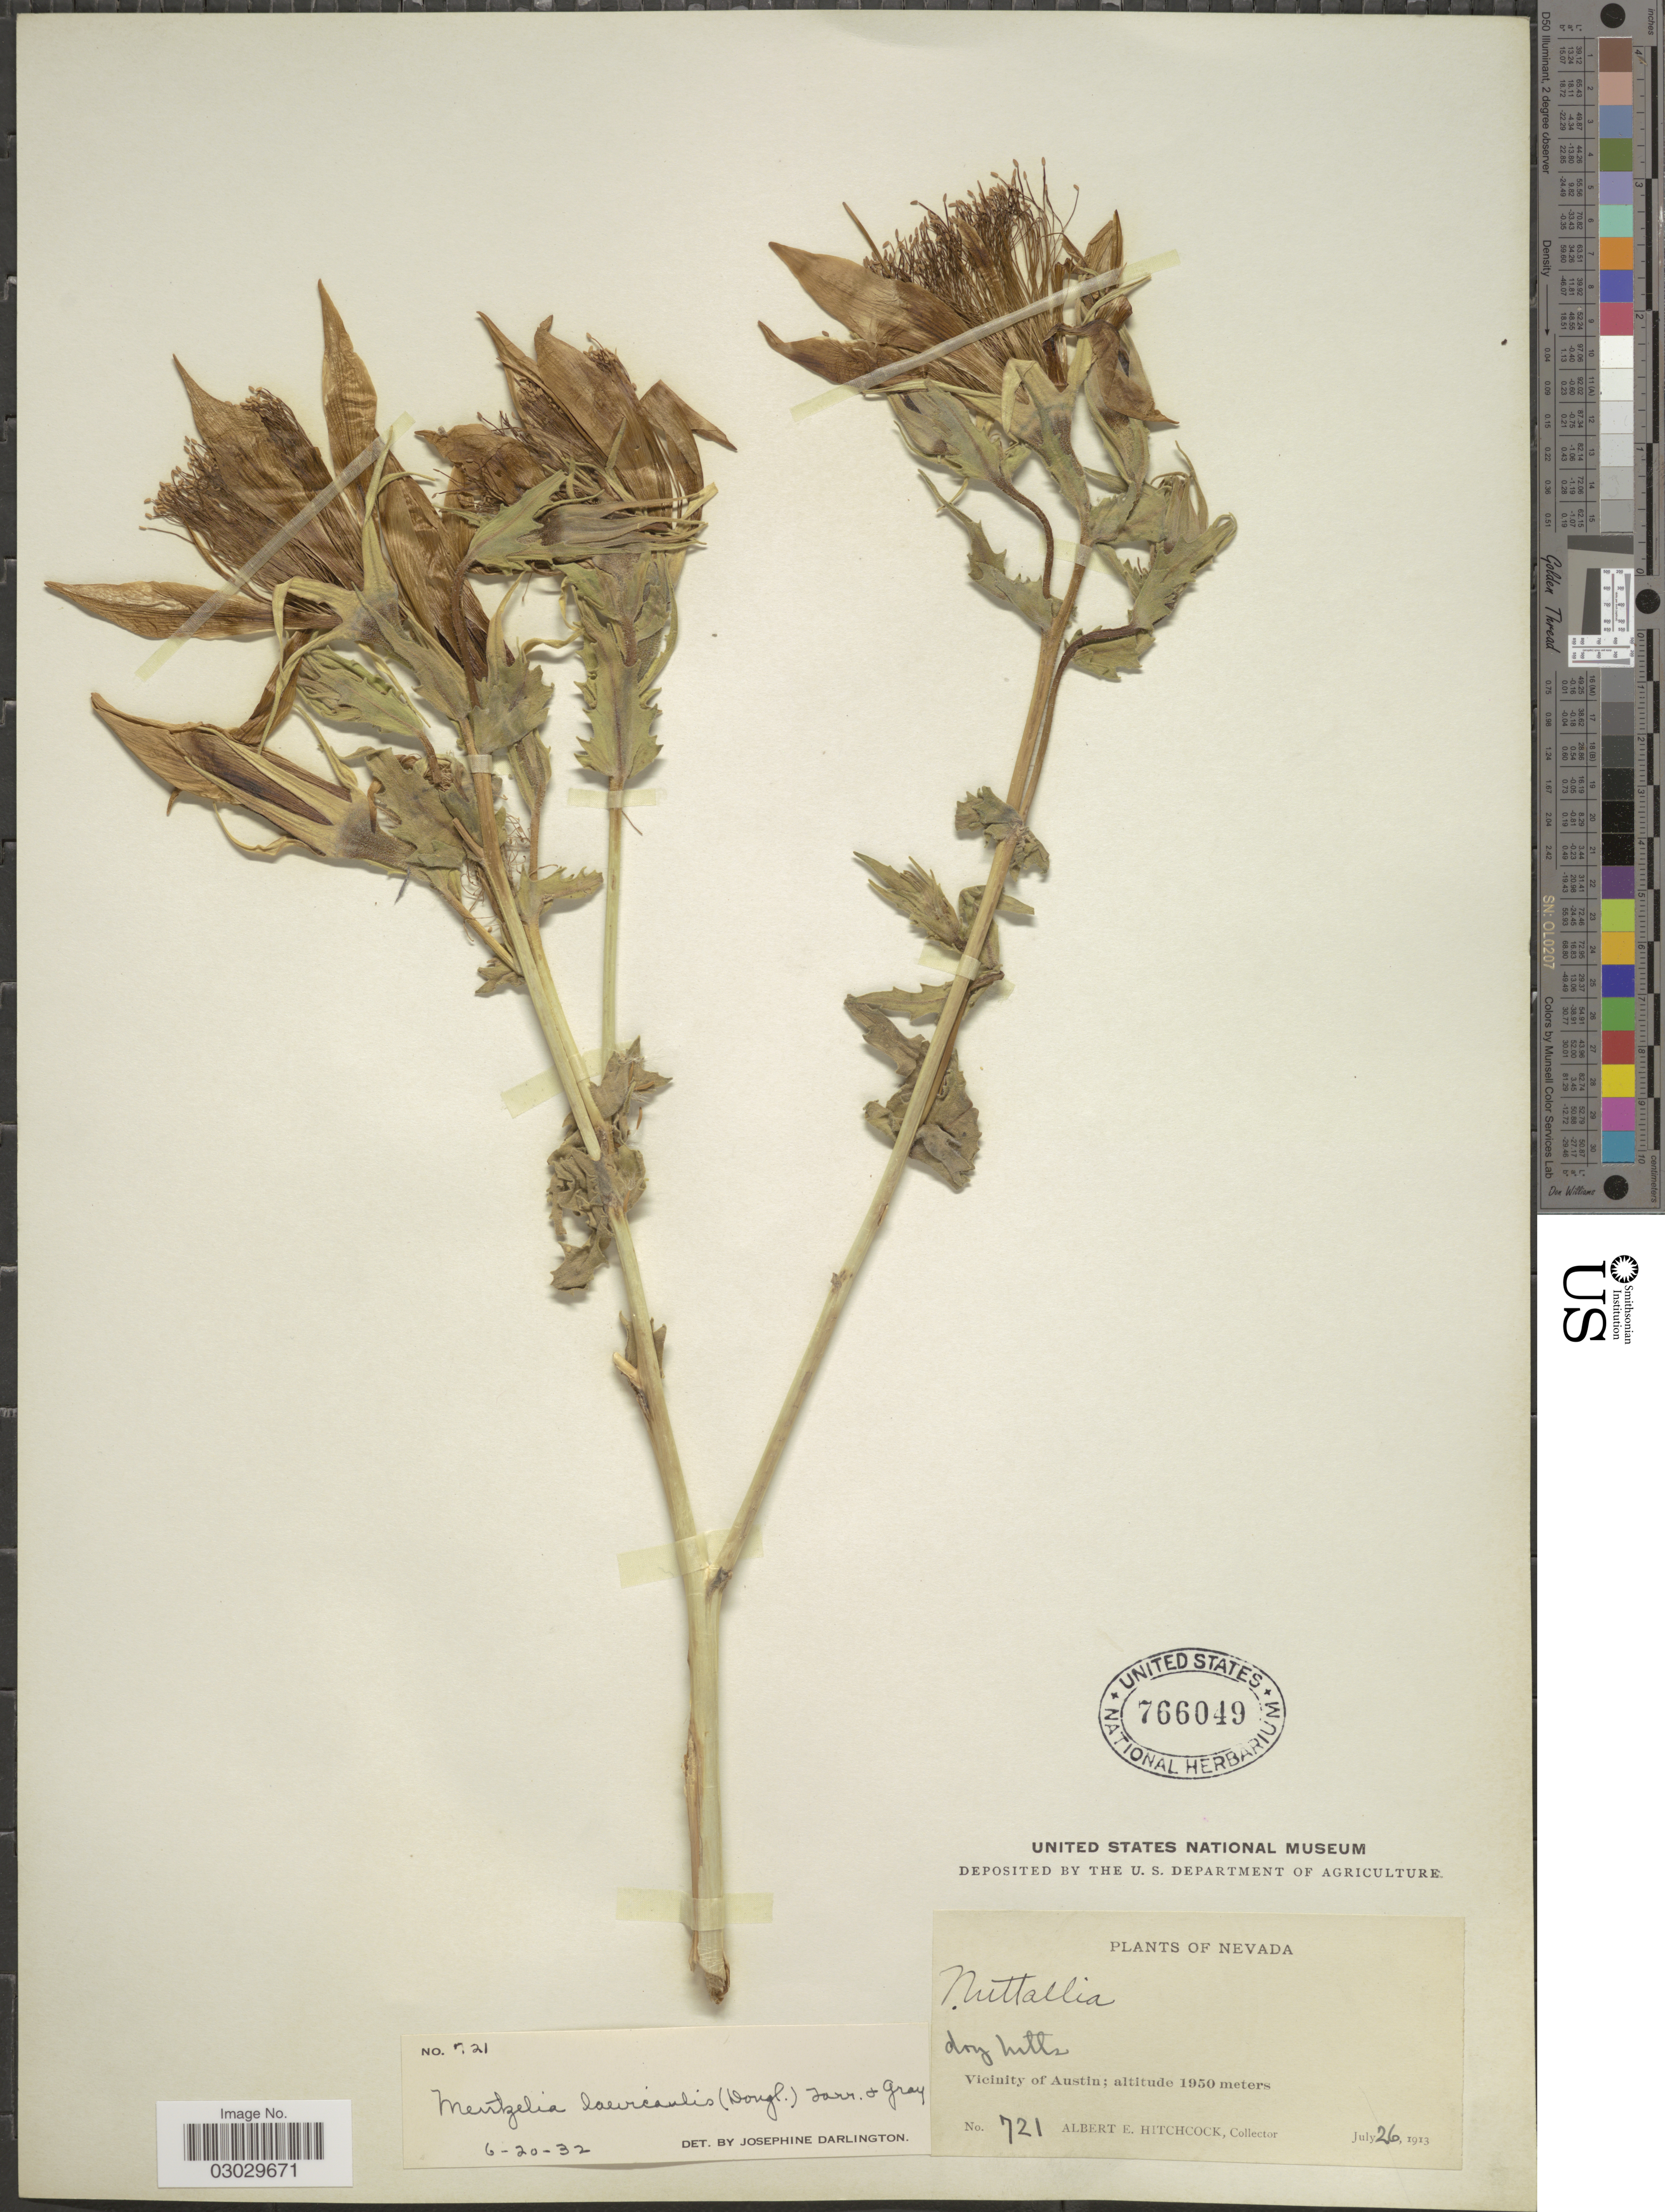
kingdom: Plantae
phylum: Tracheophyta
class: Magnoliopsida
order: Cornales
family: Loasaceae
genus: Mentzelia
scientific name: Mentzelia laevicaulis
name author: (Douglas ex Hook.) Torr. & A. Gray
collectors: A. Hitchcock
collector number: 721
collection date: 1913-07-26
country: United States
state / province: Nevada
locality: Vicinity of Austin.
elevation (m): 1950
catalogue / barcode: US 766049